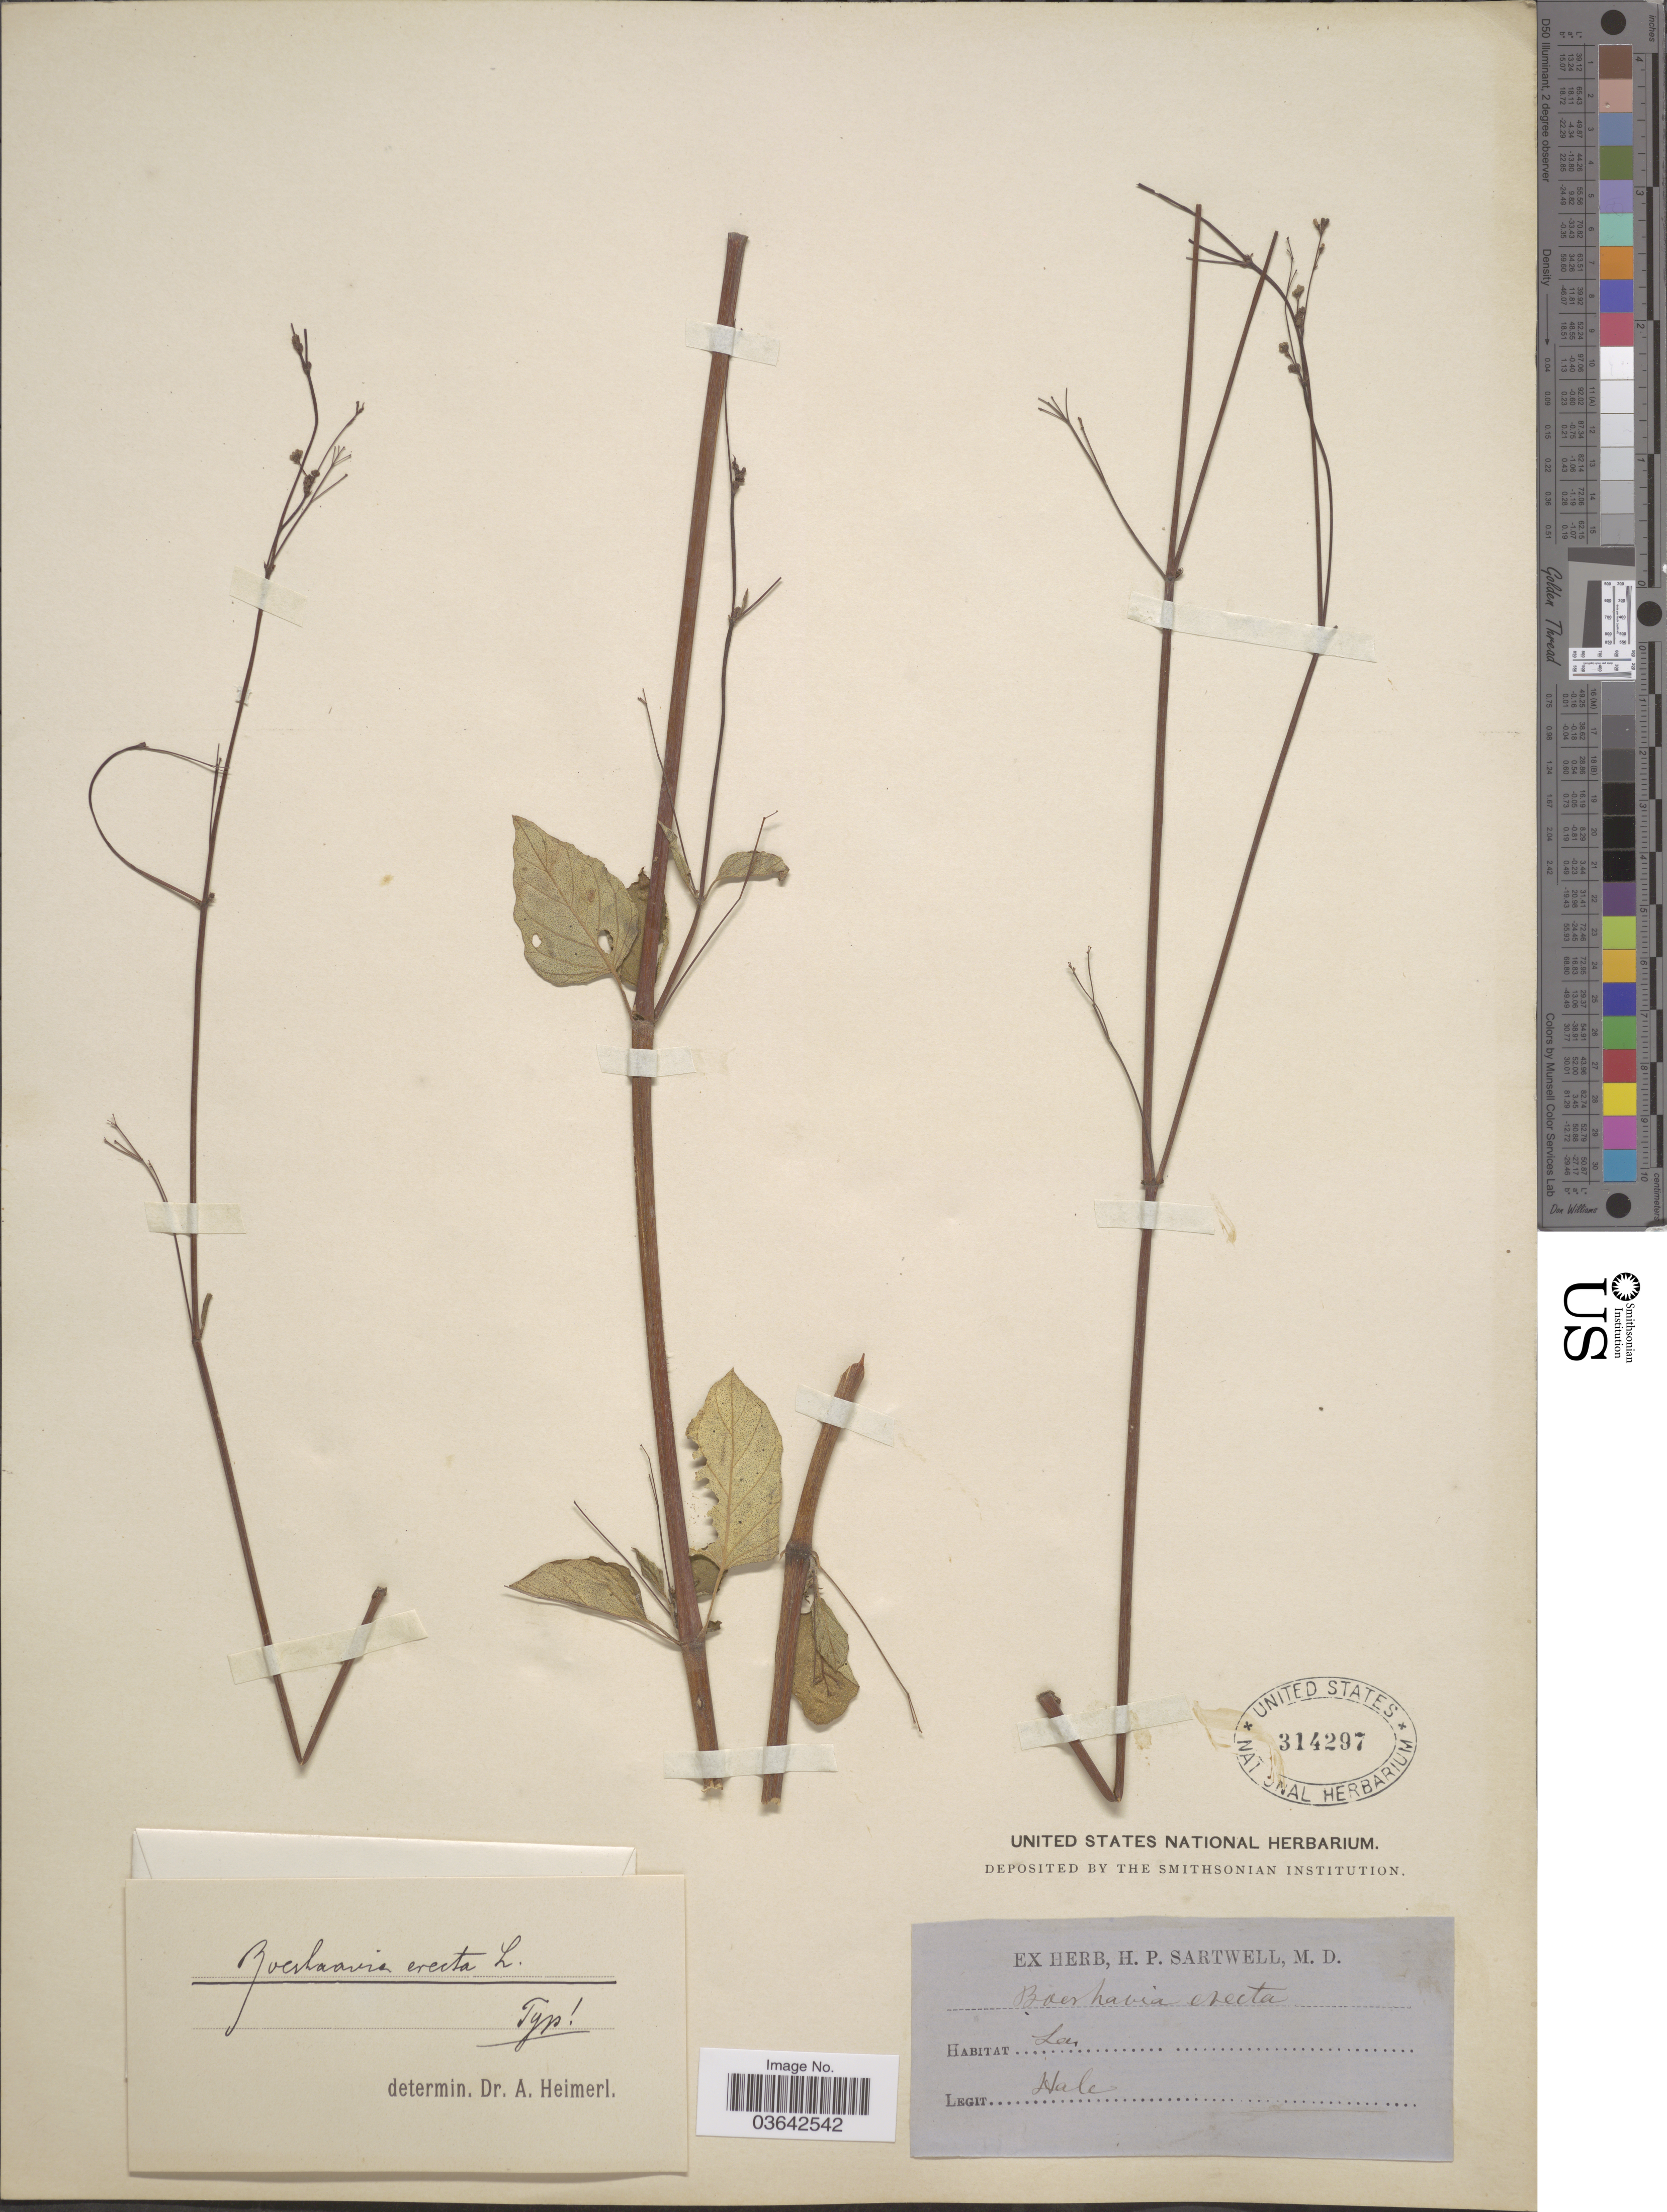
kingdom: Plantae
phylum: Tracheophyta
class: Magnoliopsida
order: Caryophyllales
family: Nyctaginaceae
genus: Boerhavia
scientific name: Boerhavia erecta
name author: L.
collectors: -- Hale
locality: San [interpreted].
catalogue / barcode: US 314297